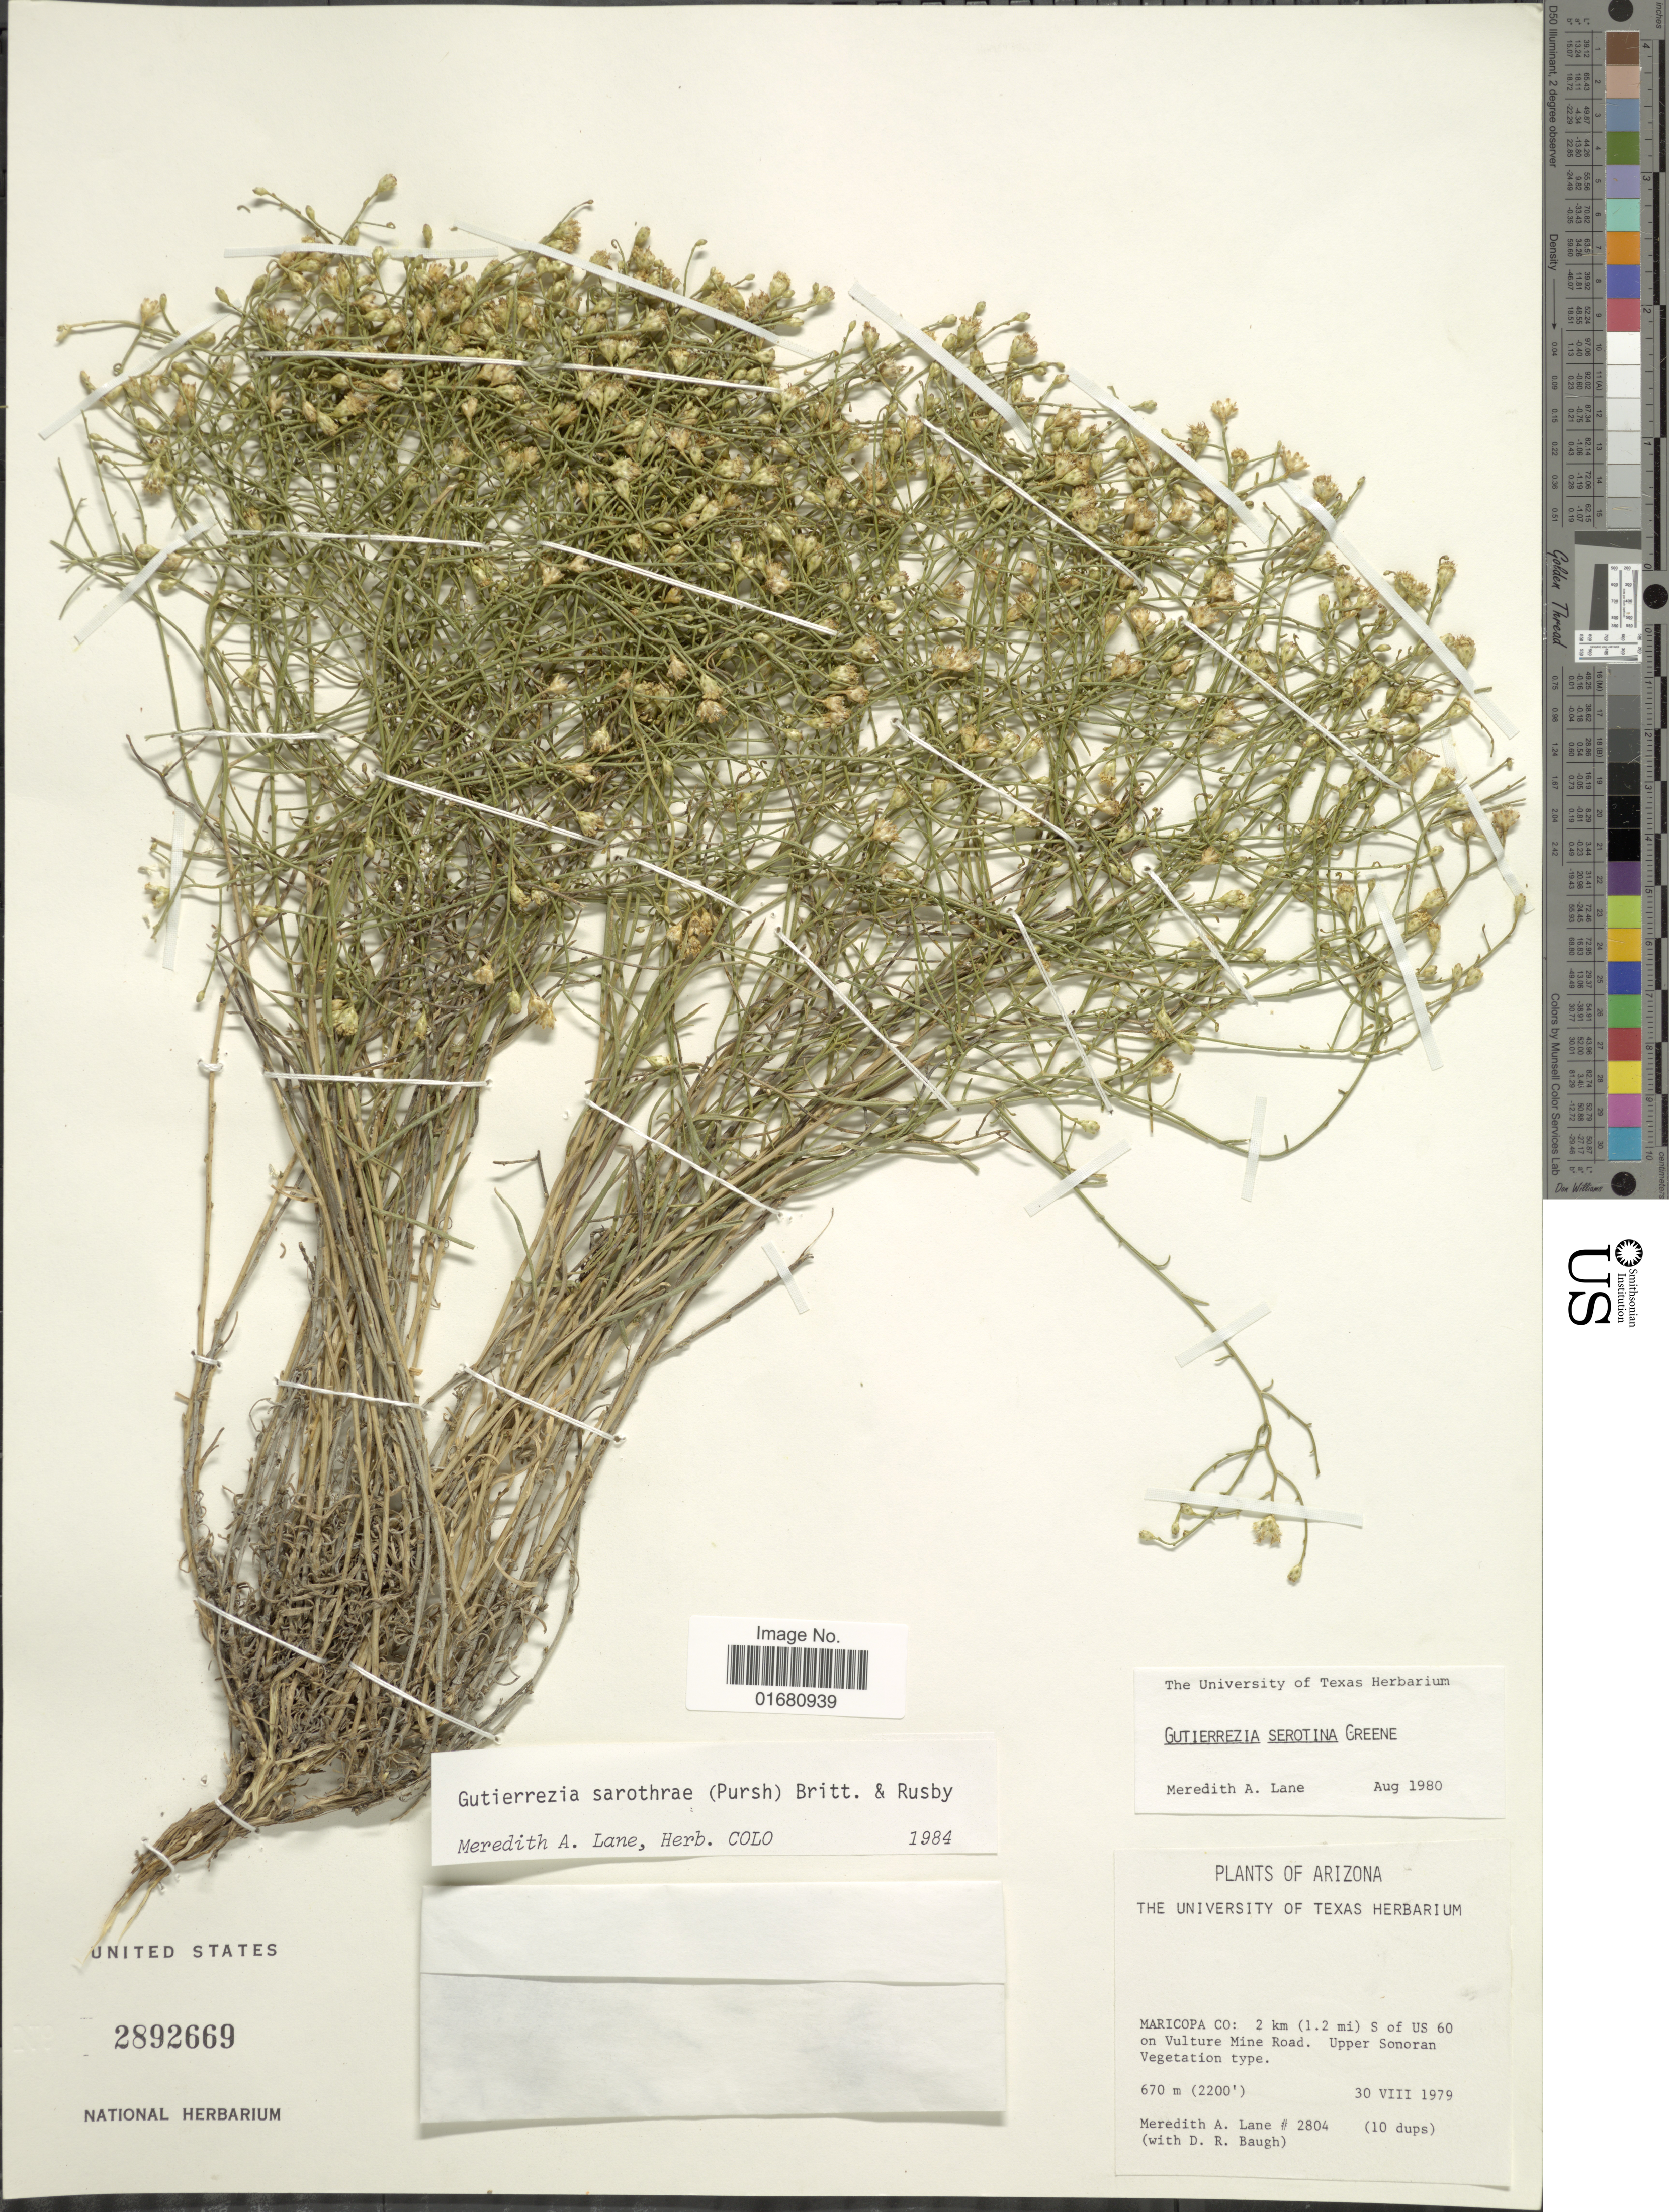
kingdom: Plantae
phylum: Tracheophyta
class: Magnoliopsida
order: Asterales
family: Asteraceae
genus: Gutierrezia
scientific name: Gutierrezia sarothrae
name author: (Pursh) Britton & Rusby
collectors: M. A. Lane & D. Baugh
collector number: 2804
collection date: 1979-08-30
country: United States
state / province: Arizona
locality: Maricopa Co.: 2 km (1.2 mi) S of US 60 on Vulture Mine Road, Upper Sonoran Vegetation type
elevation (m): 670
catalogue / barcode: US 2892669